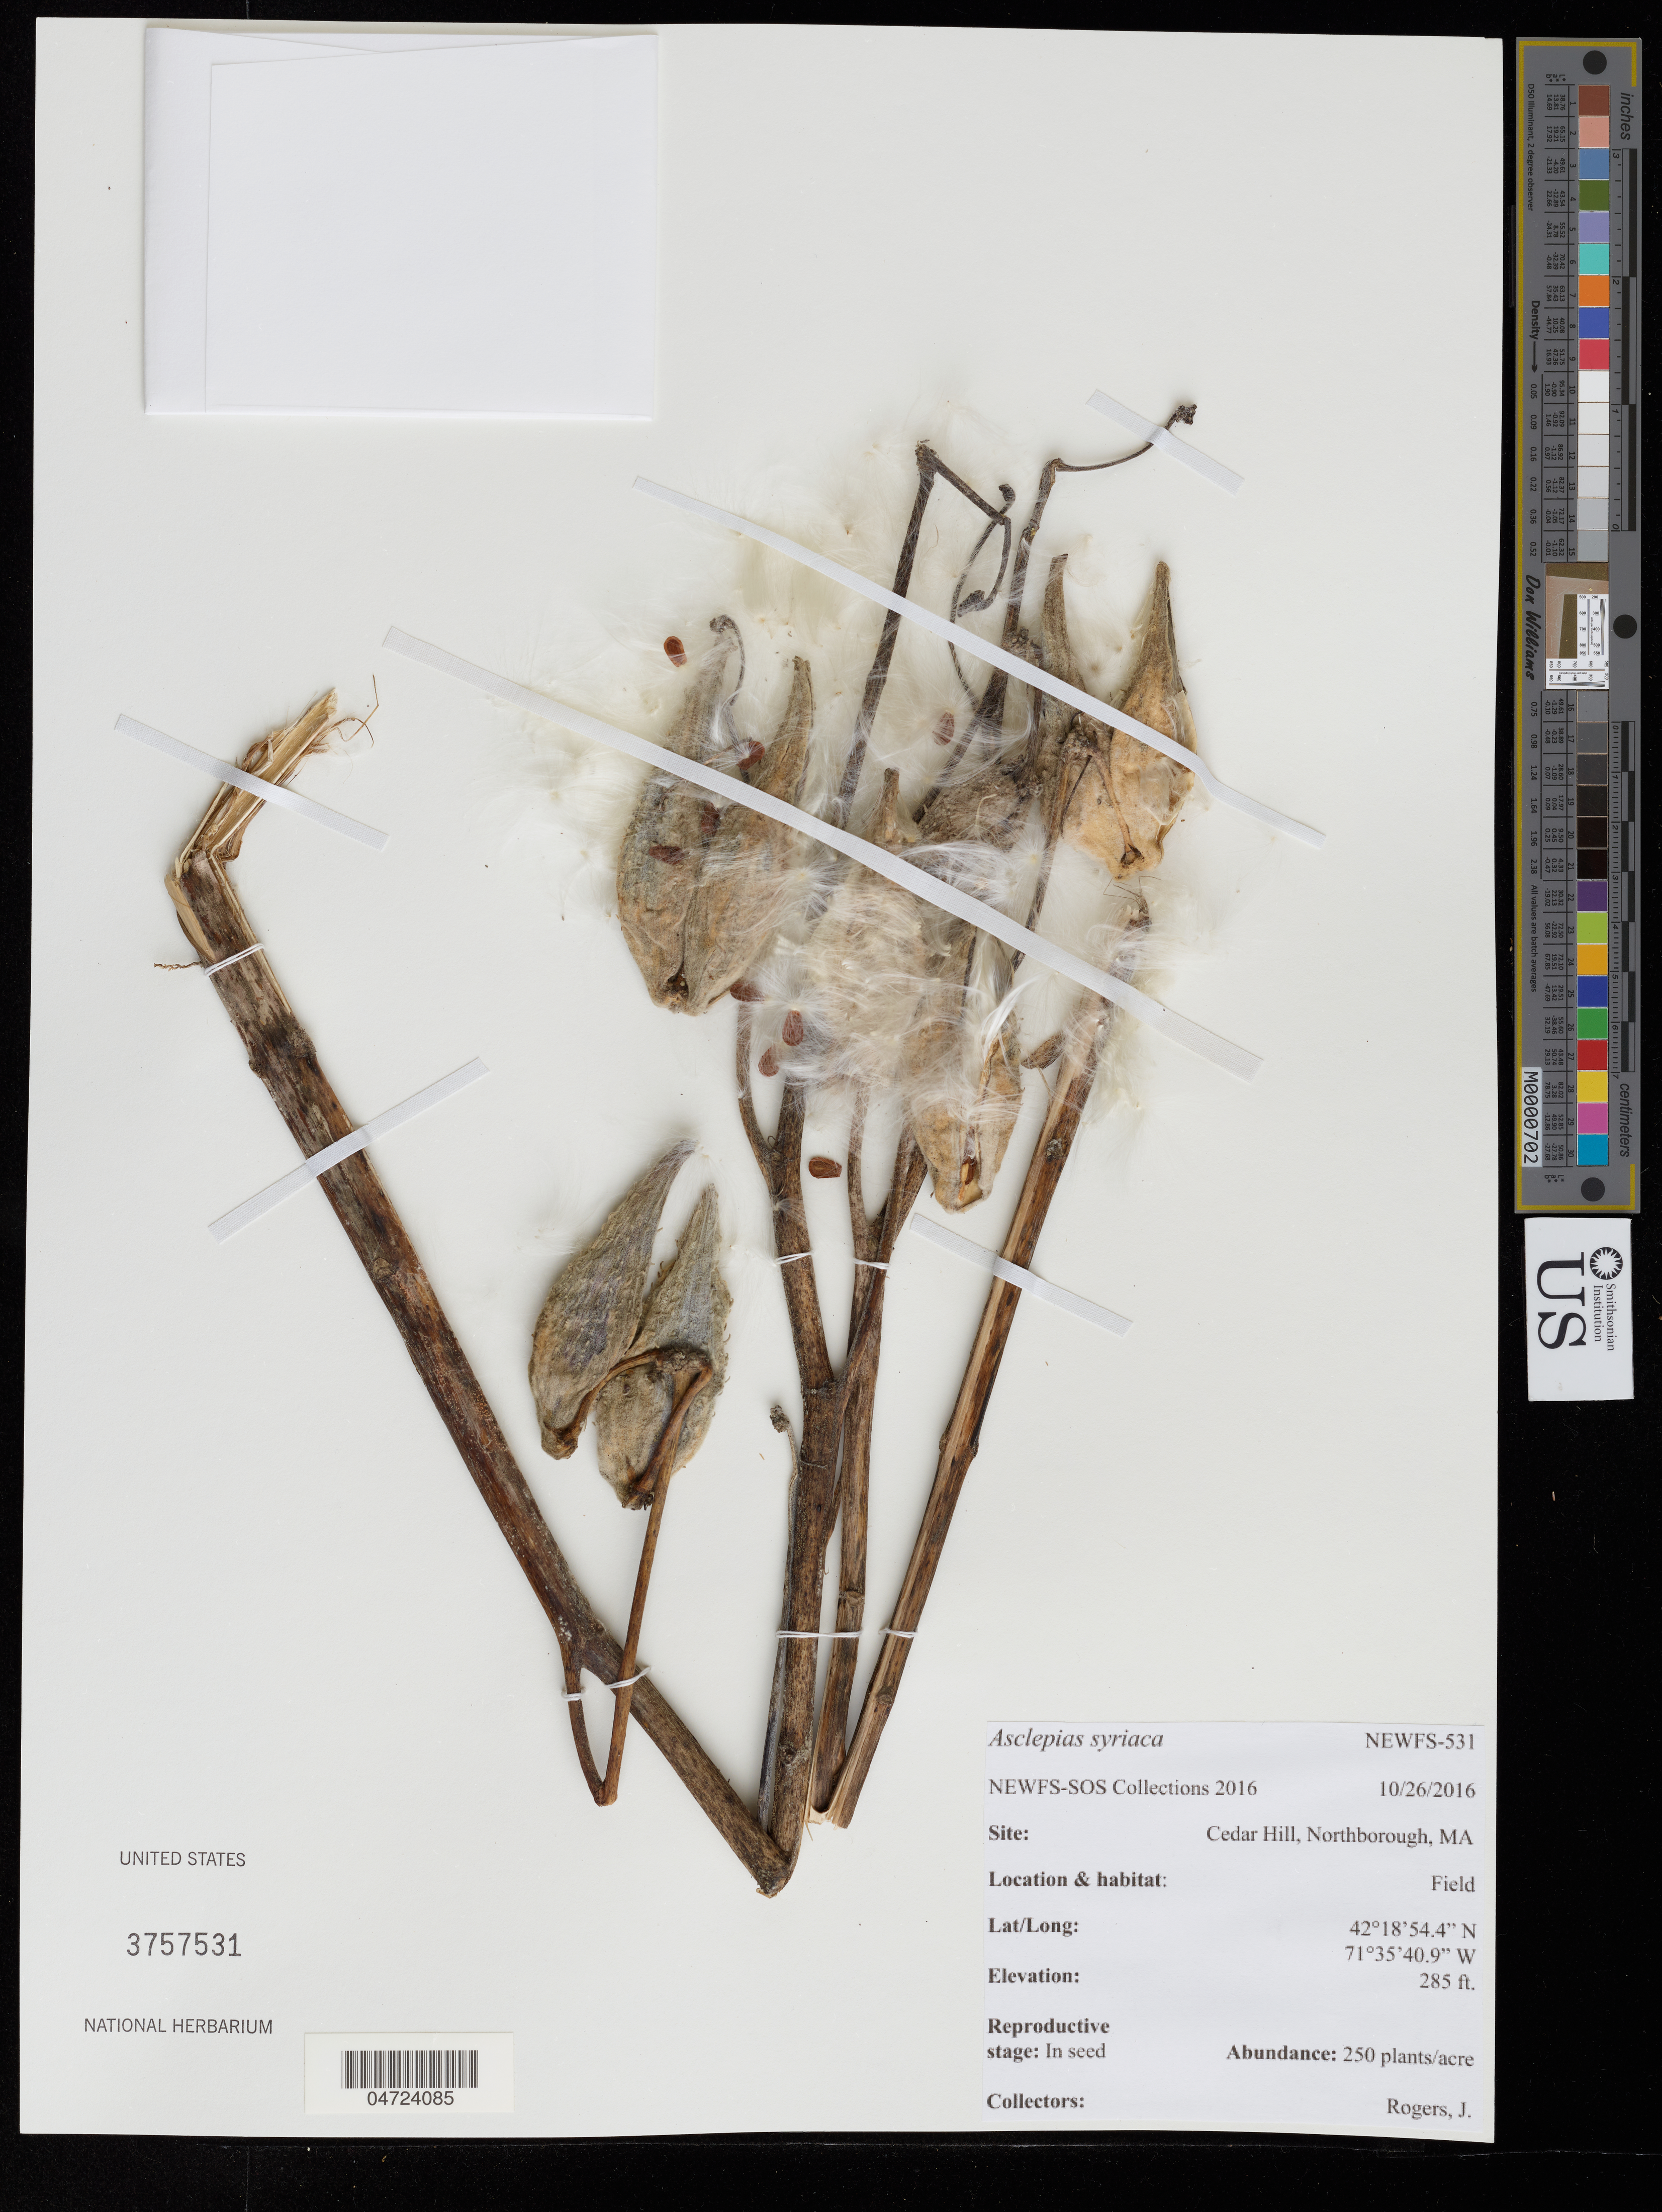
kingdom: Plantae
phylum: Tracheophyta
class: Magnoliopsida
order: Gentianales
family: Apocynaceae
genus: Asclepias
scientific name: Asclepias syriaca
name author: L.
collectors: J. Rogers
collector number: NEWFS-531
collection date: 2016-10-26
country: United States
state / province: Massachusetts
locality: Cedar Hill, Northborough.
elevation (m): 87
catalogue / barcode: US 3757531